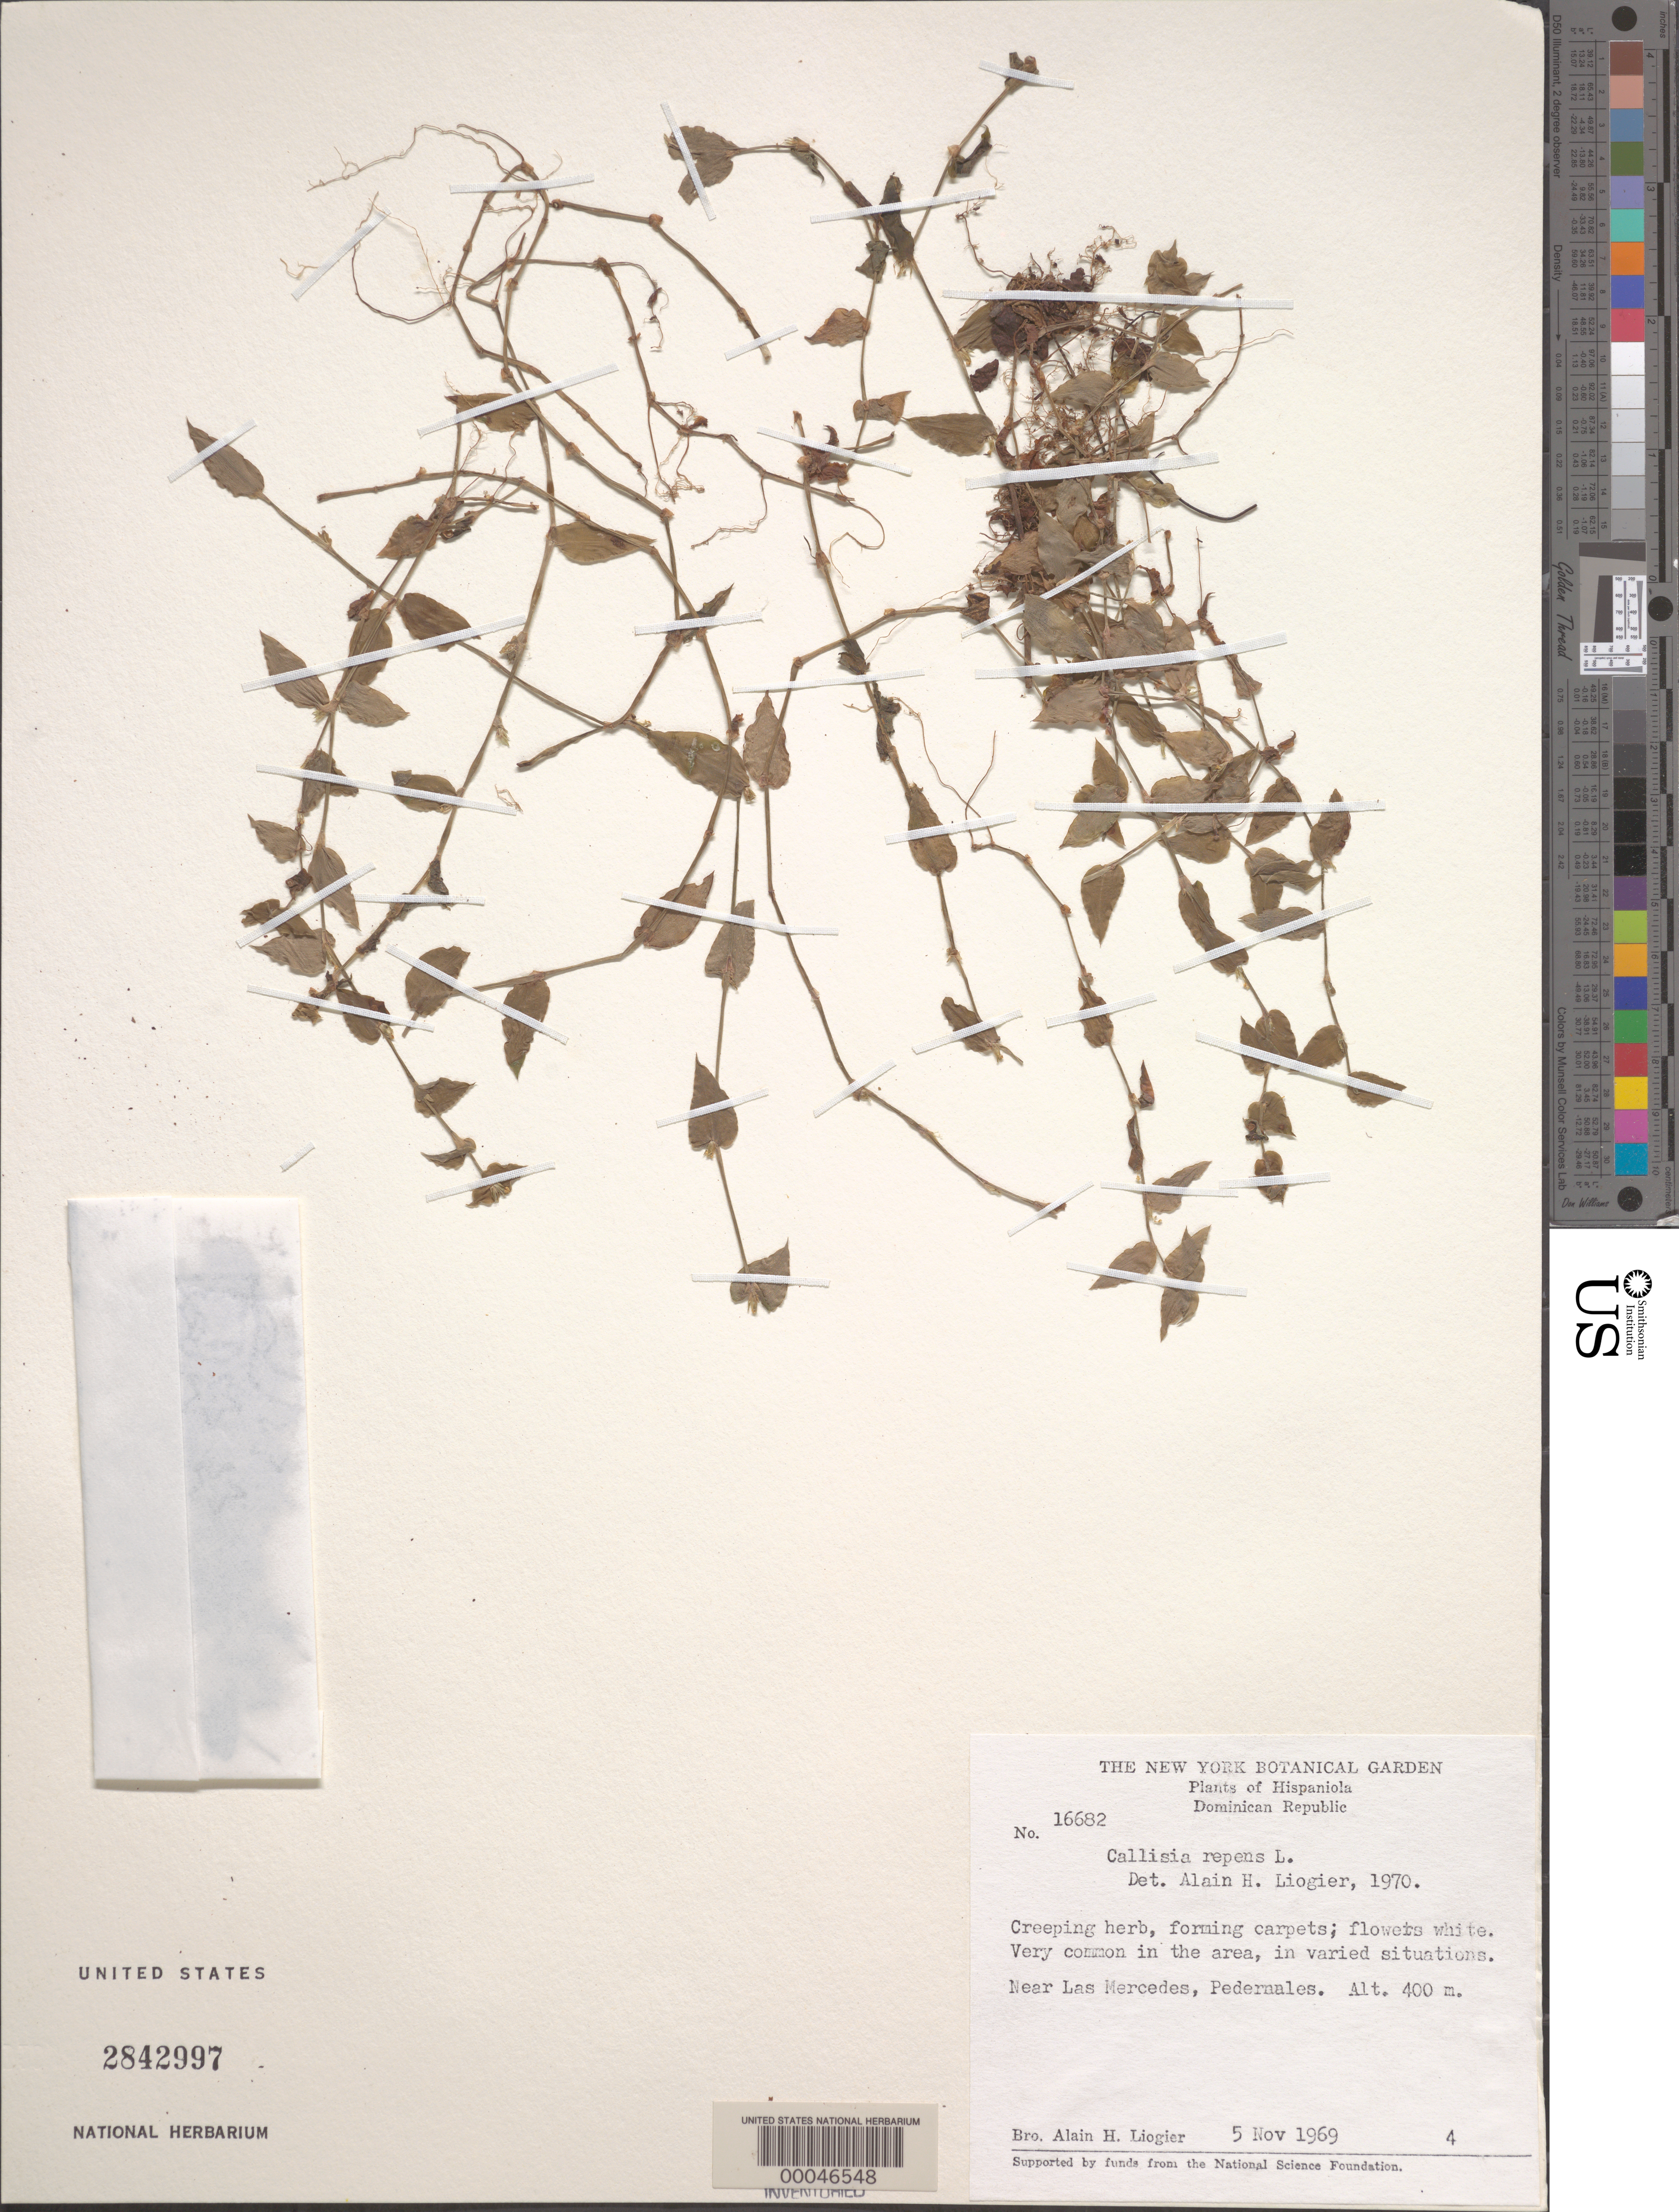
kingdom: Plantae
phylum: Tracheophyta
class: Liliopsida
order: Commelinales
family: Commelinaceae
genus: Callisia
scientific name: Callisia repens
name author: (Jacq.) L.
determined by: Loigier, A. H.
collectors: A. H. Liogier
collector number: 16682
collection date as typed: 05 Nov 1969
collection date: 1969-11-05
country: Dominican Republic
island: Hispaniola Island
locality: Near las mercedes, pedernales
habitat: Thicket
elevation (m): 400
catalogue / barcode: US 2842997